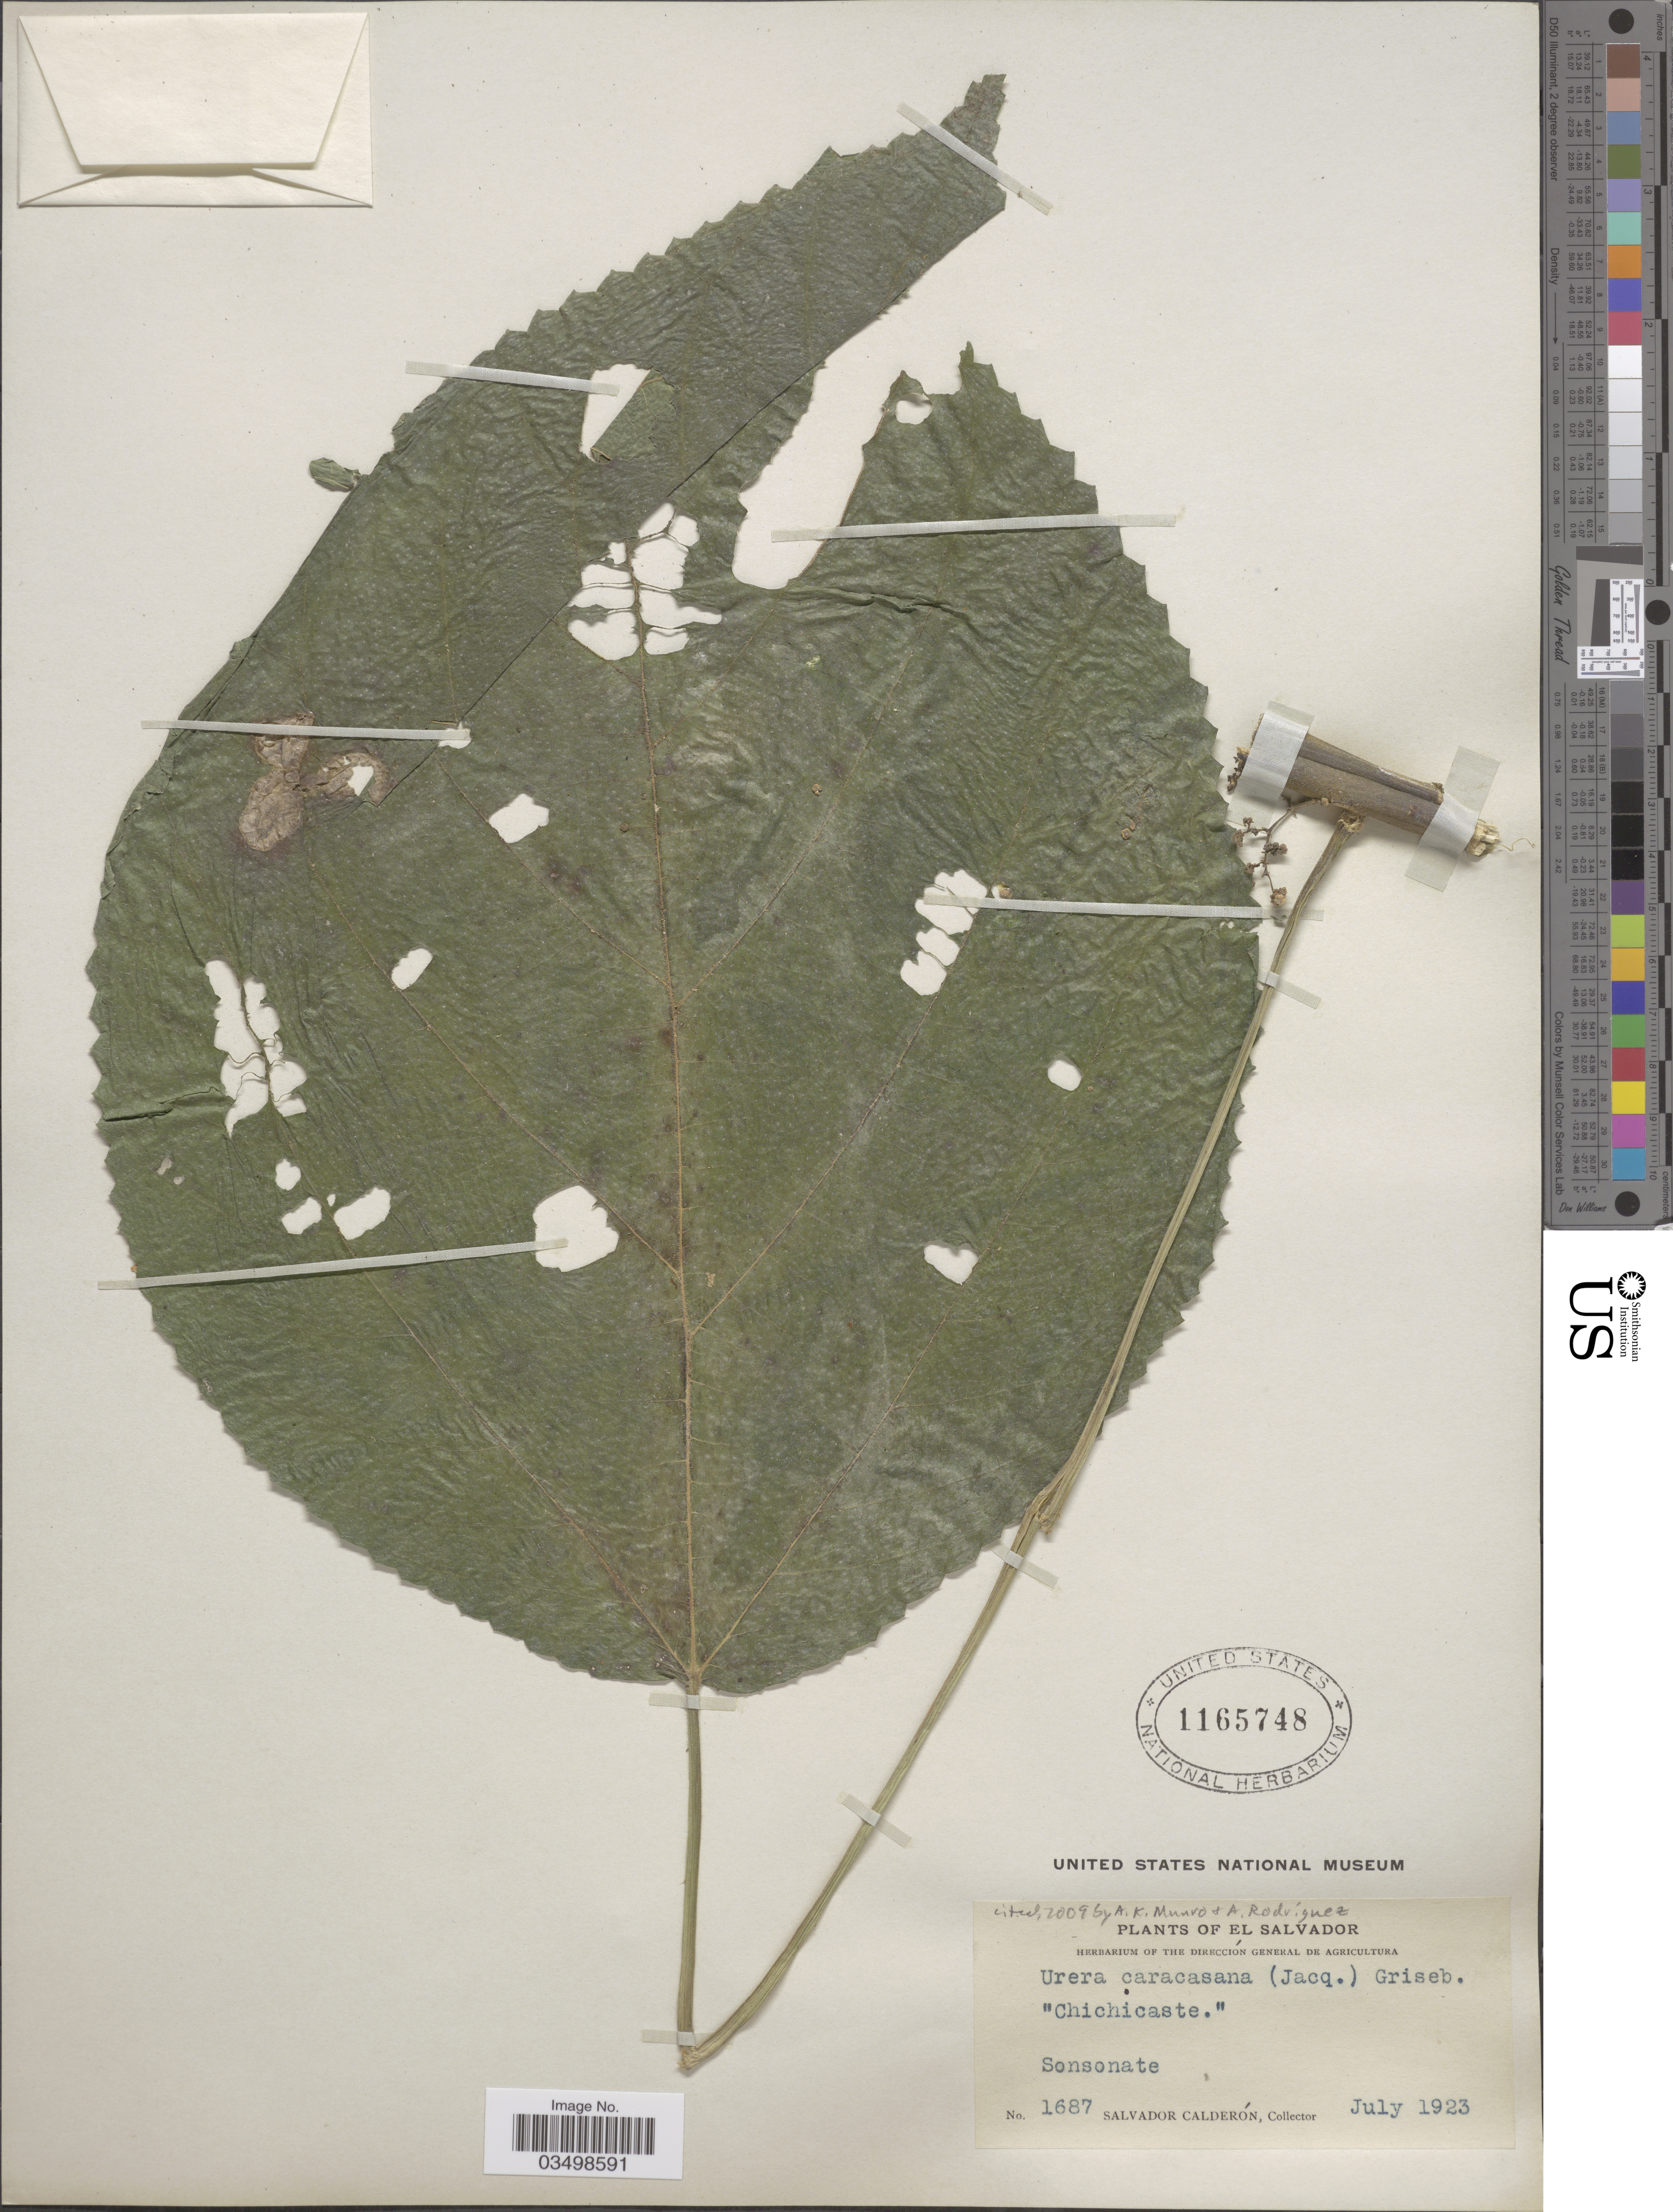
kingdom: Plantae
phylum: Tracheophyta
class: Magnoliopsida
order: Rosales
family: Urticaceae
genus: Urera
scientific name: Urera caracasana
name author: (Jacq.) Gaudich. ex Griseb.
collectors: S. Calderón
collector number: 1687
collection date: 1923-07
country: El Salvador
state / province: Sonsonate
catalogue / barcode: US 1165748